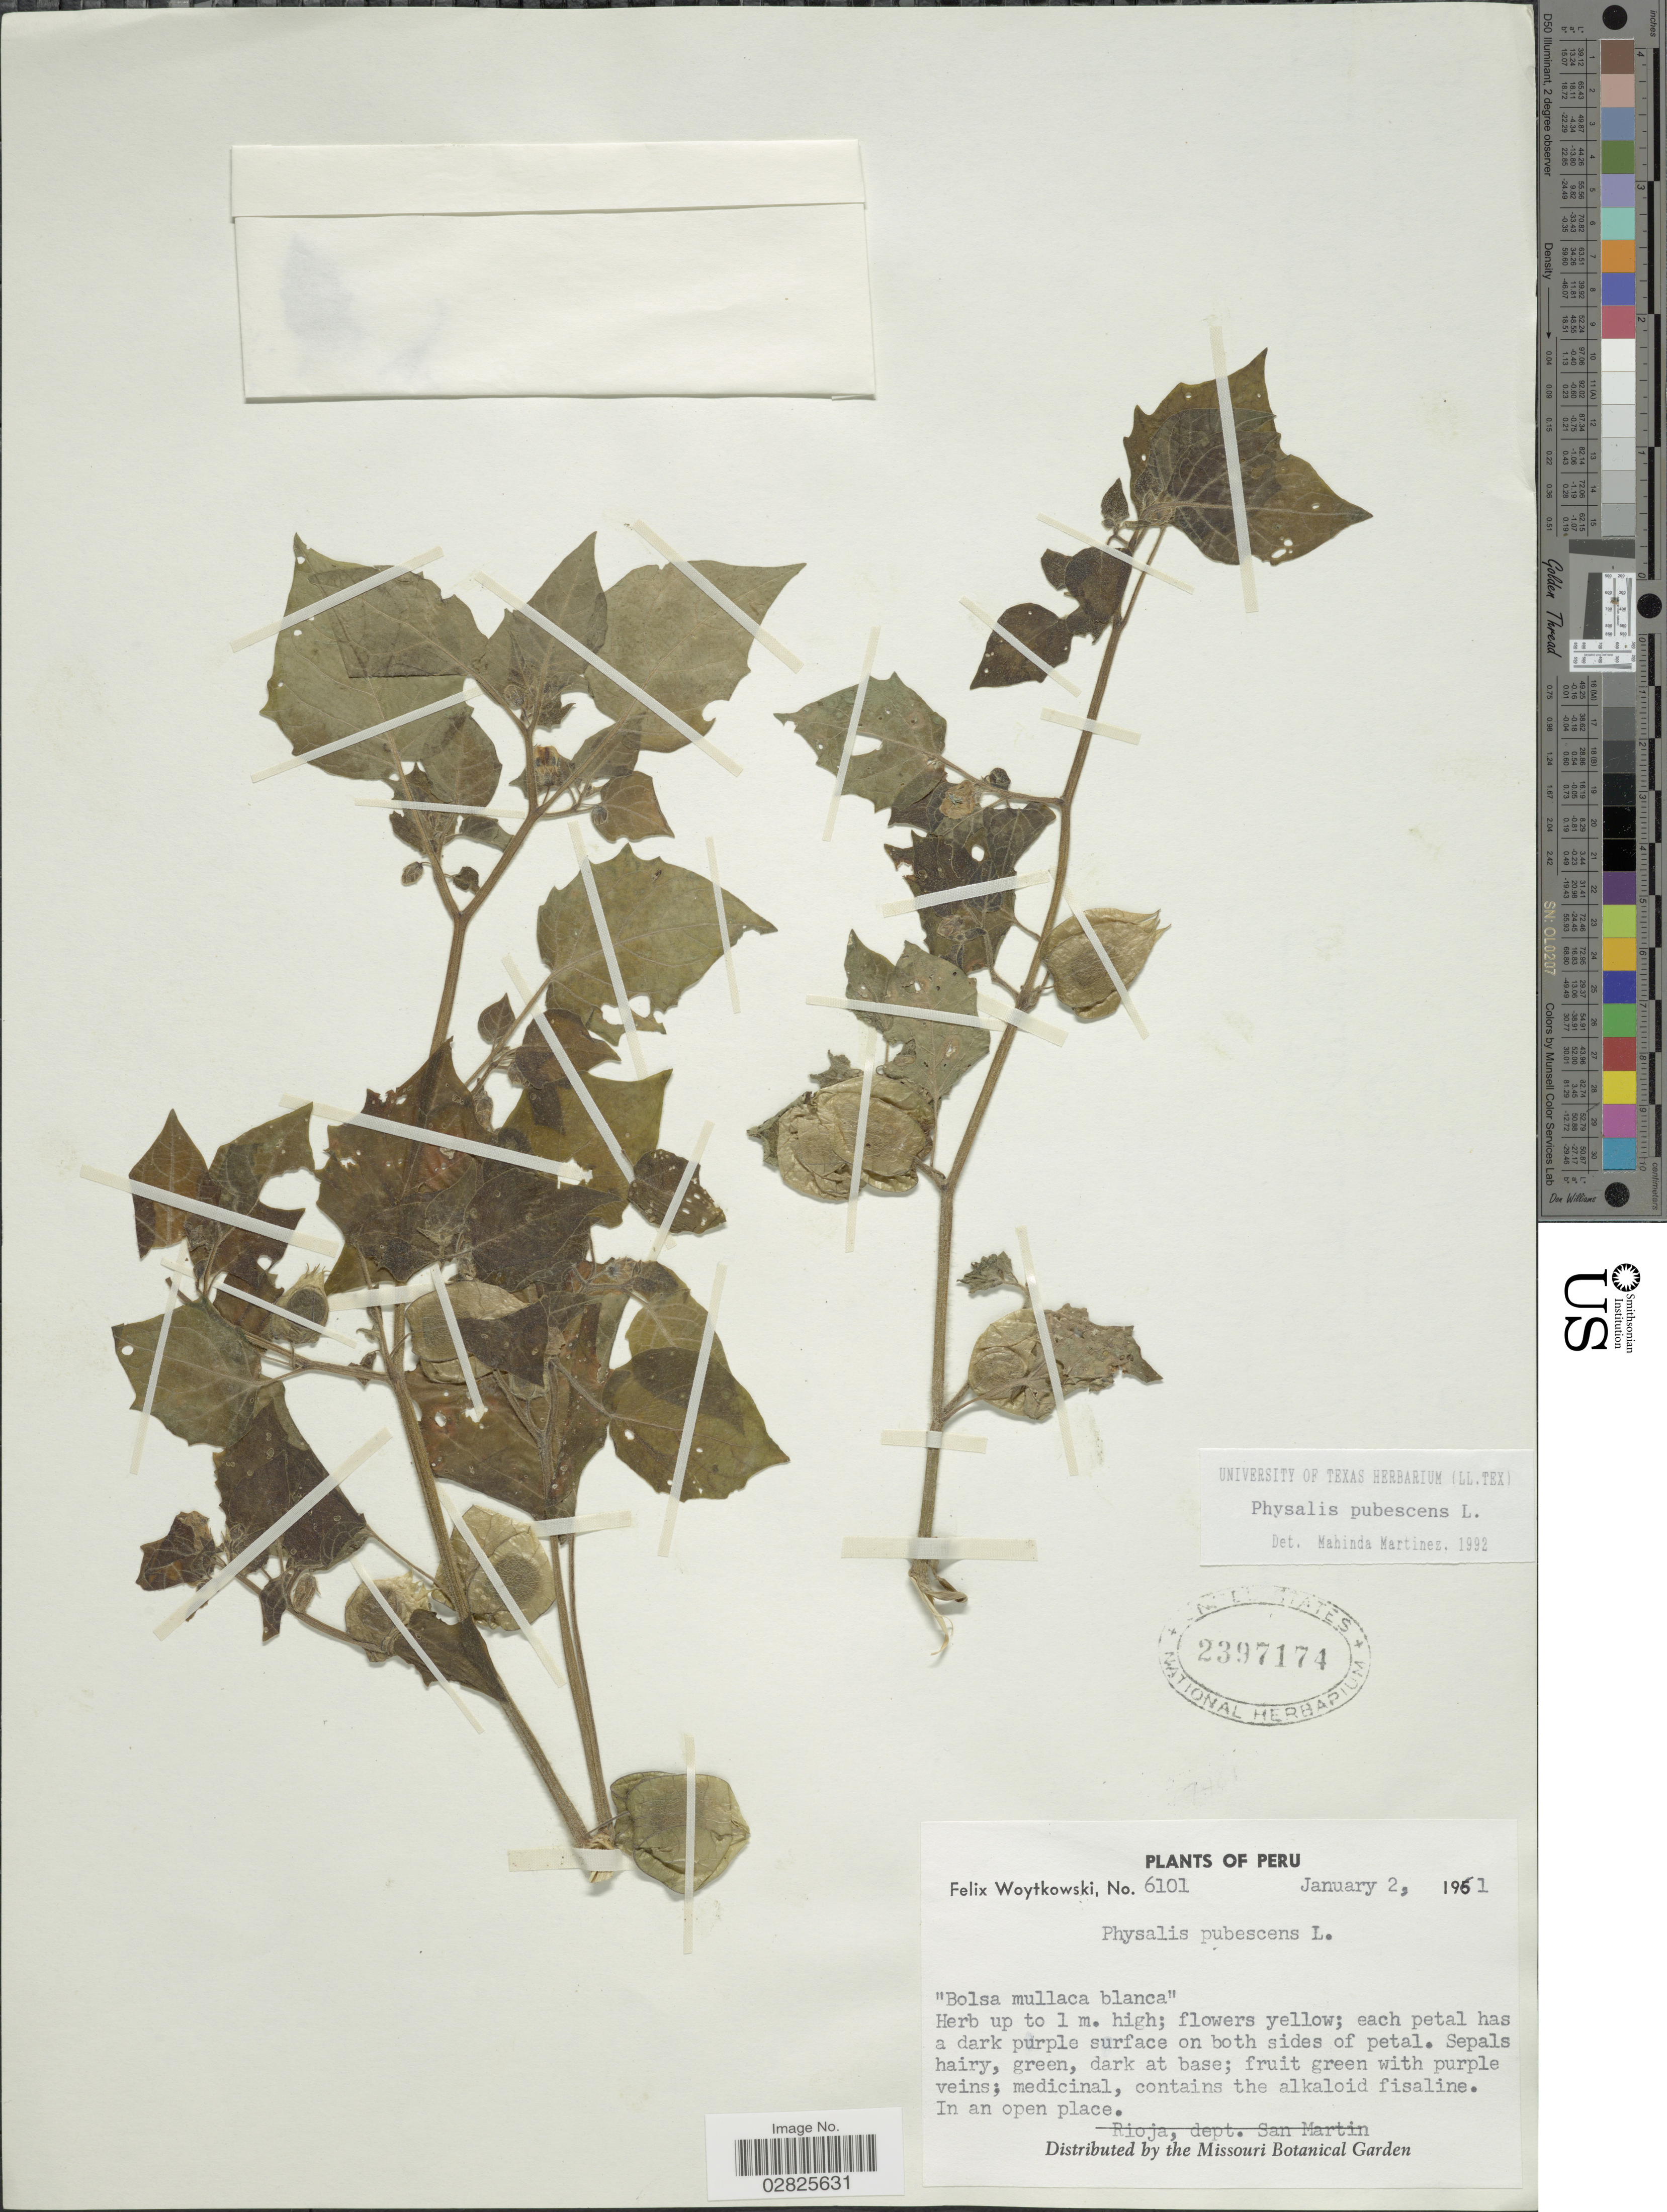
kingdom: Plantae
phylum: Tracheophyta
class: Magnoliopsida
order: Solanales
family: Solanaceae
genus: Physalis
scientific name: Physalis pubescens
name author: L.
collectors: F. Woytkowski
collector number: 6101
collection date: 1961-01-02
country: Peru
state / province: San Martín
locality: Rioja, dept. San Martin.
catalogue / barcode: US 2397174